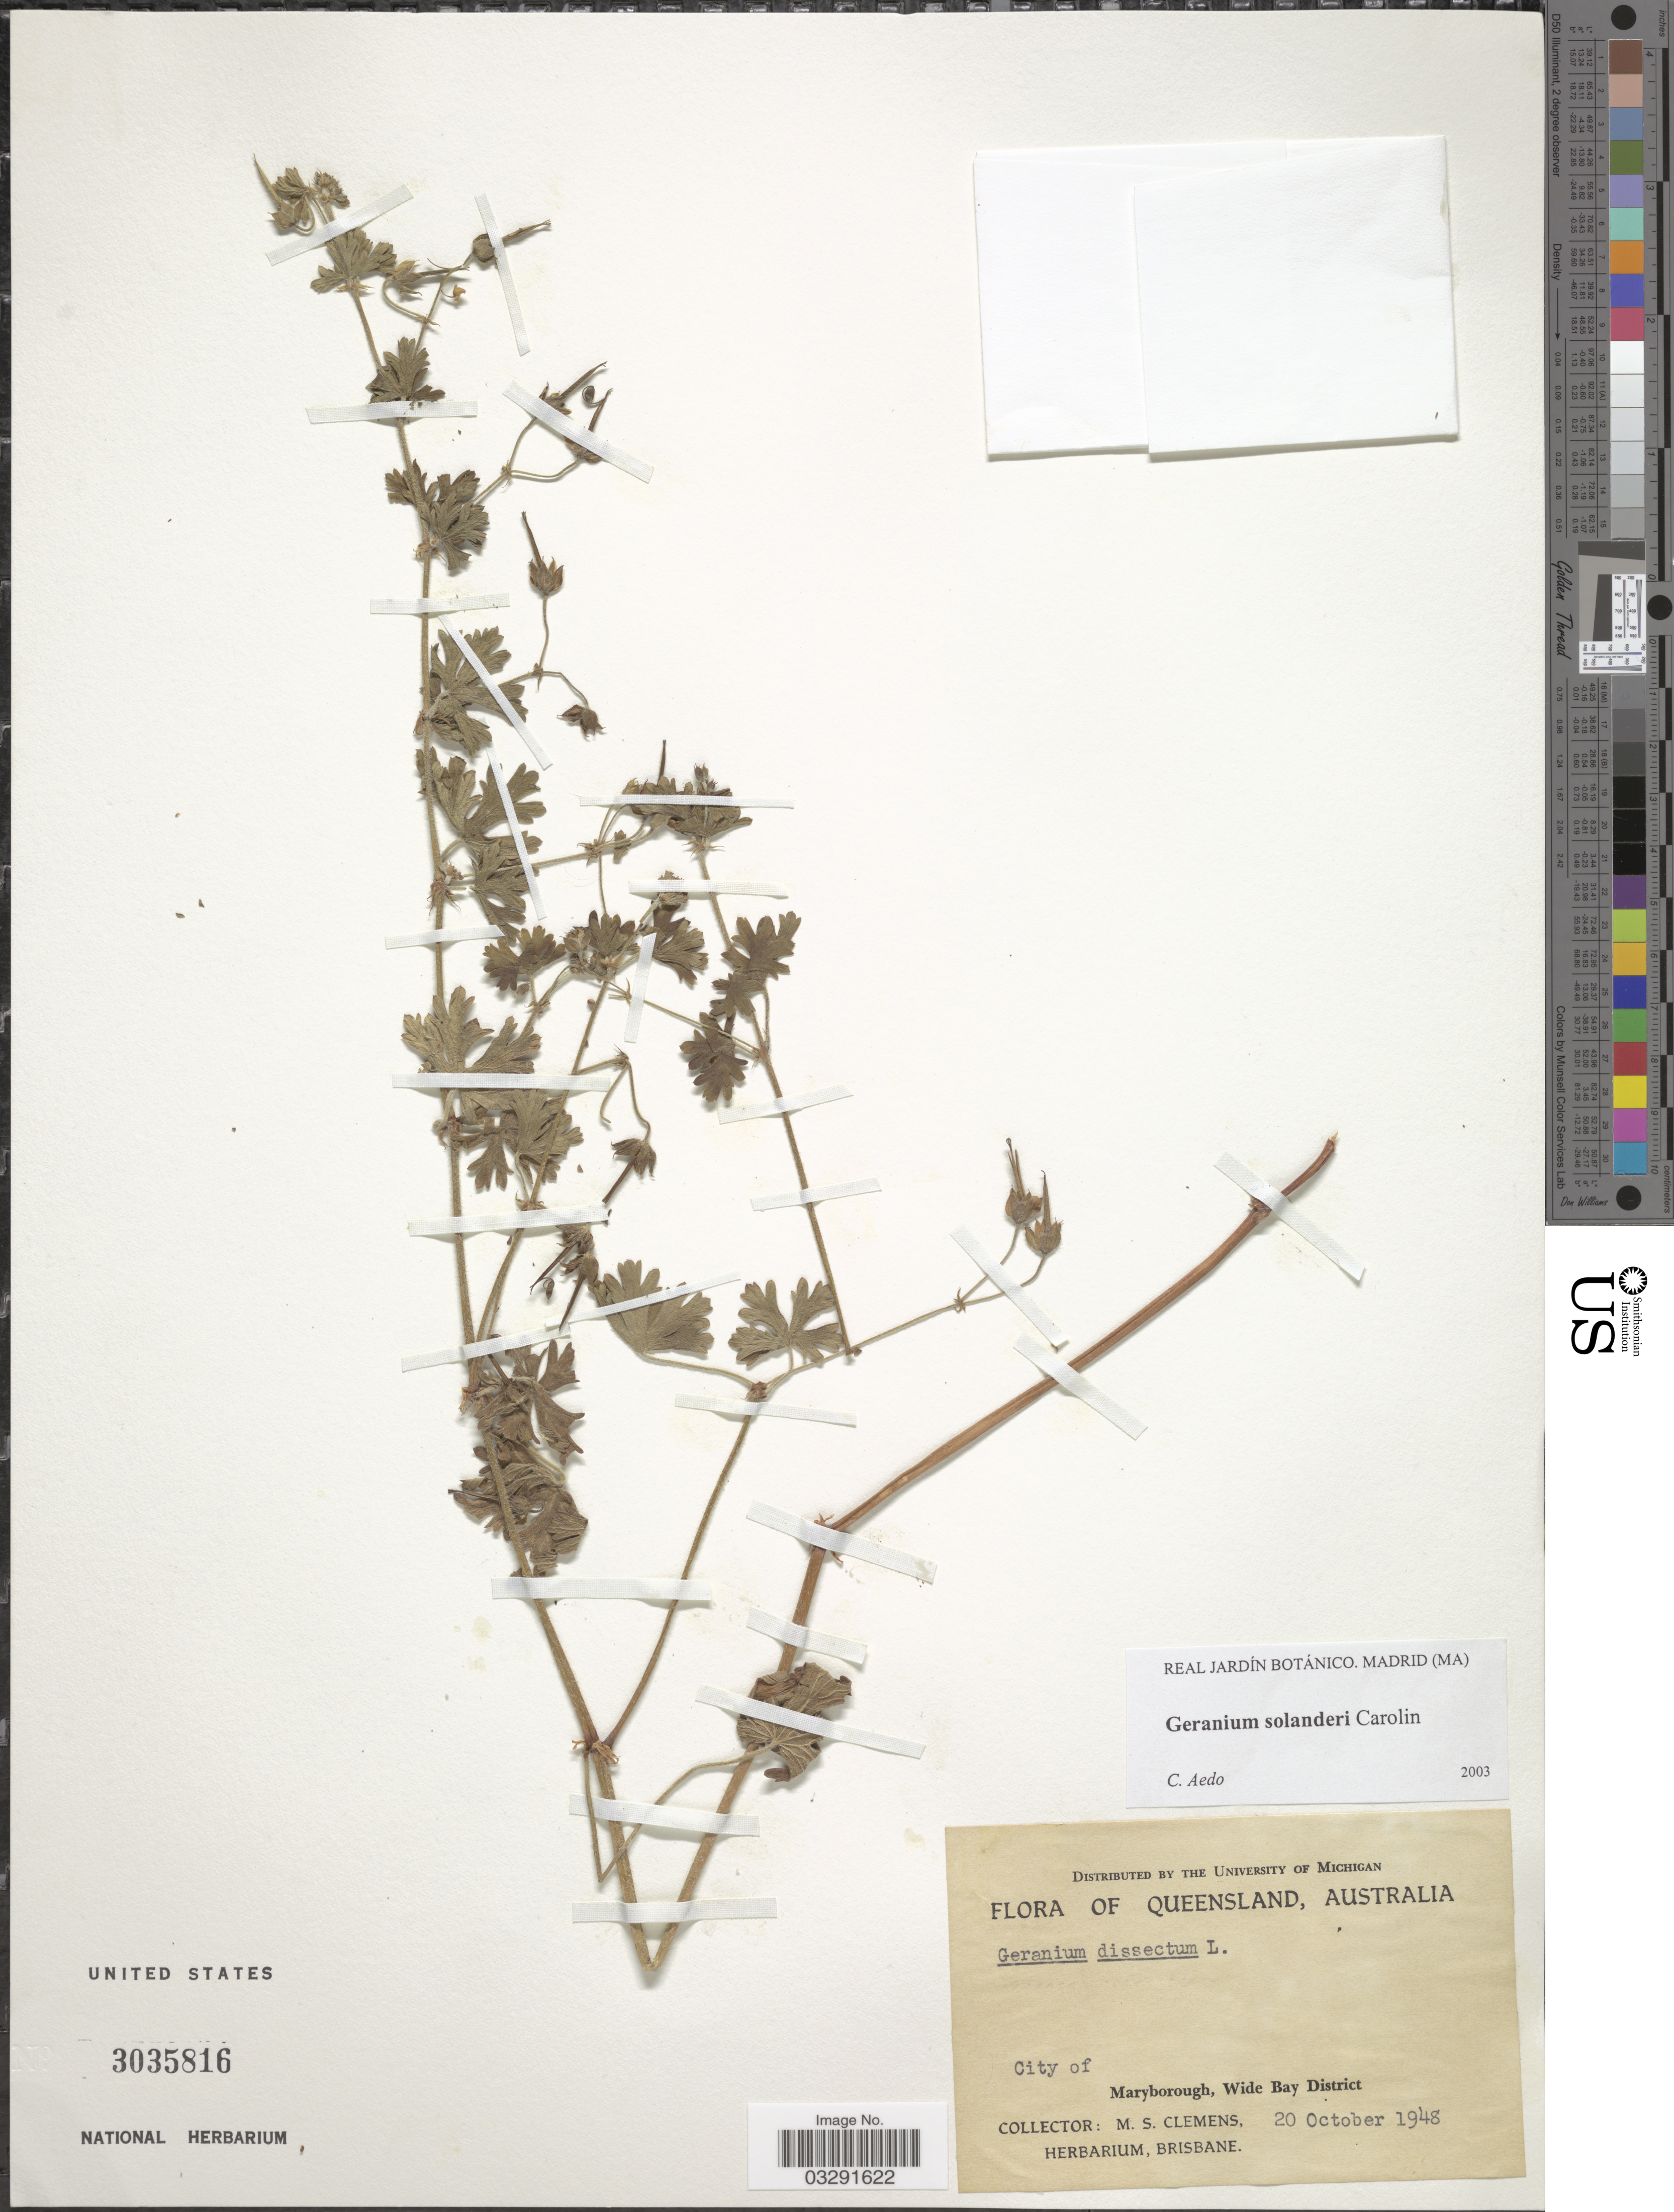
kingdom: Plantae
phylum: Tracheophyta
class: Magnoliopsida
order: Geraniales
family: Geraniaceae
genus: Geranium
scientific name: Geranium solanderi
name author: Carolin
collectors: M. S. Clemens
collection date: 1948-10-20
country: Australia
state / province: Queensland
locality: City of Maryborough, Wide Bay District.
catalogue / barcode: US 3035816